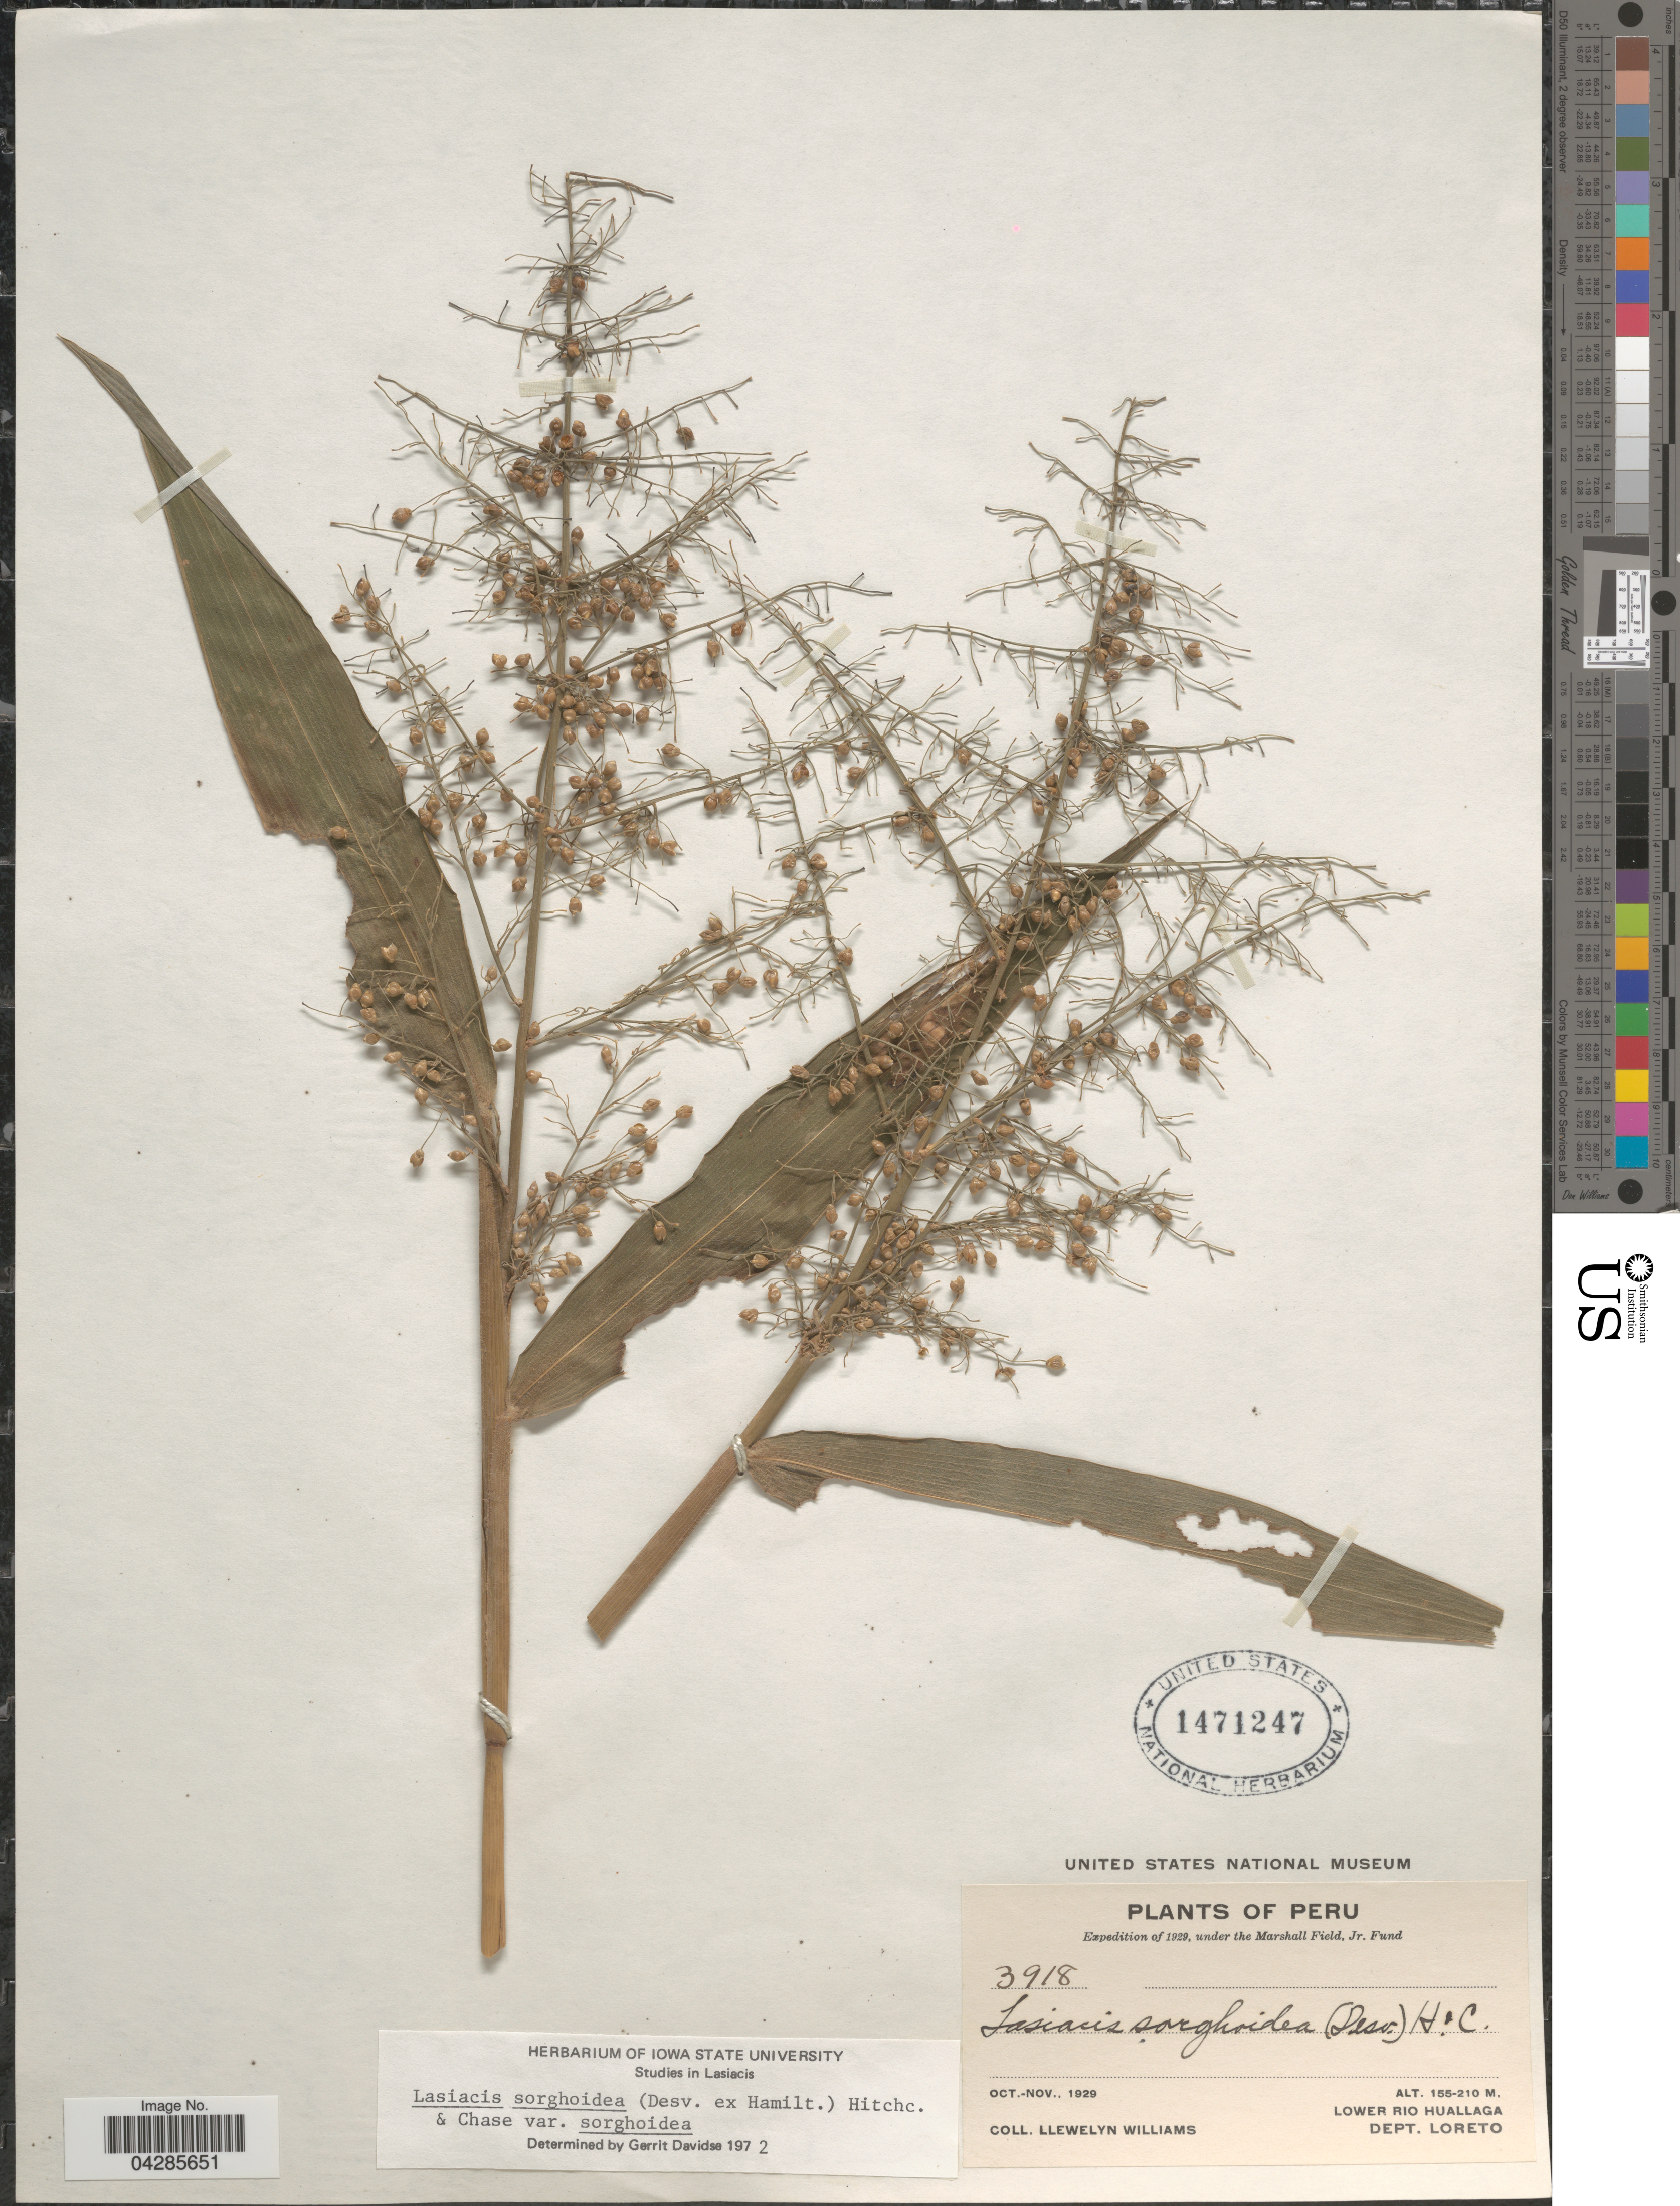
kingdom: Plantae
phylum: Tracheophyta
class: Liliopsida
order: Poales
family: Poaceae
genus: Lasiacis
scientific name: Lasiacis sorghoidea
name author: (Desv. ex Ham.) Hitchc. & Chase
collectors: Ll. Williams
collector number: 3918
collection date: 1929-10/1929-11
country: Peru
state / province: Loreto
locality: Expedition of 1929. Lower Rio Huallaga. Dept. Loreto.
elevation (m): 155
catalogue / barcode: US 1471247